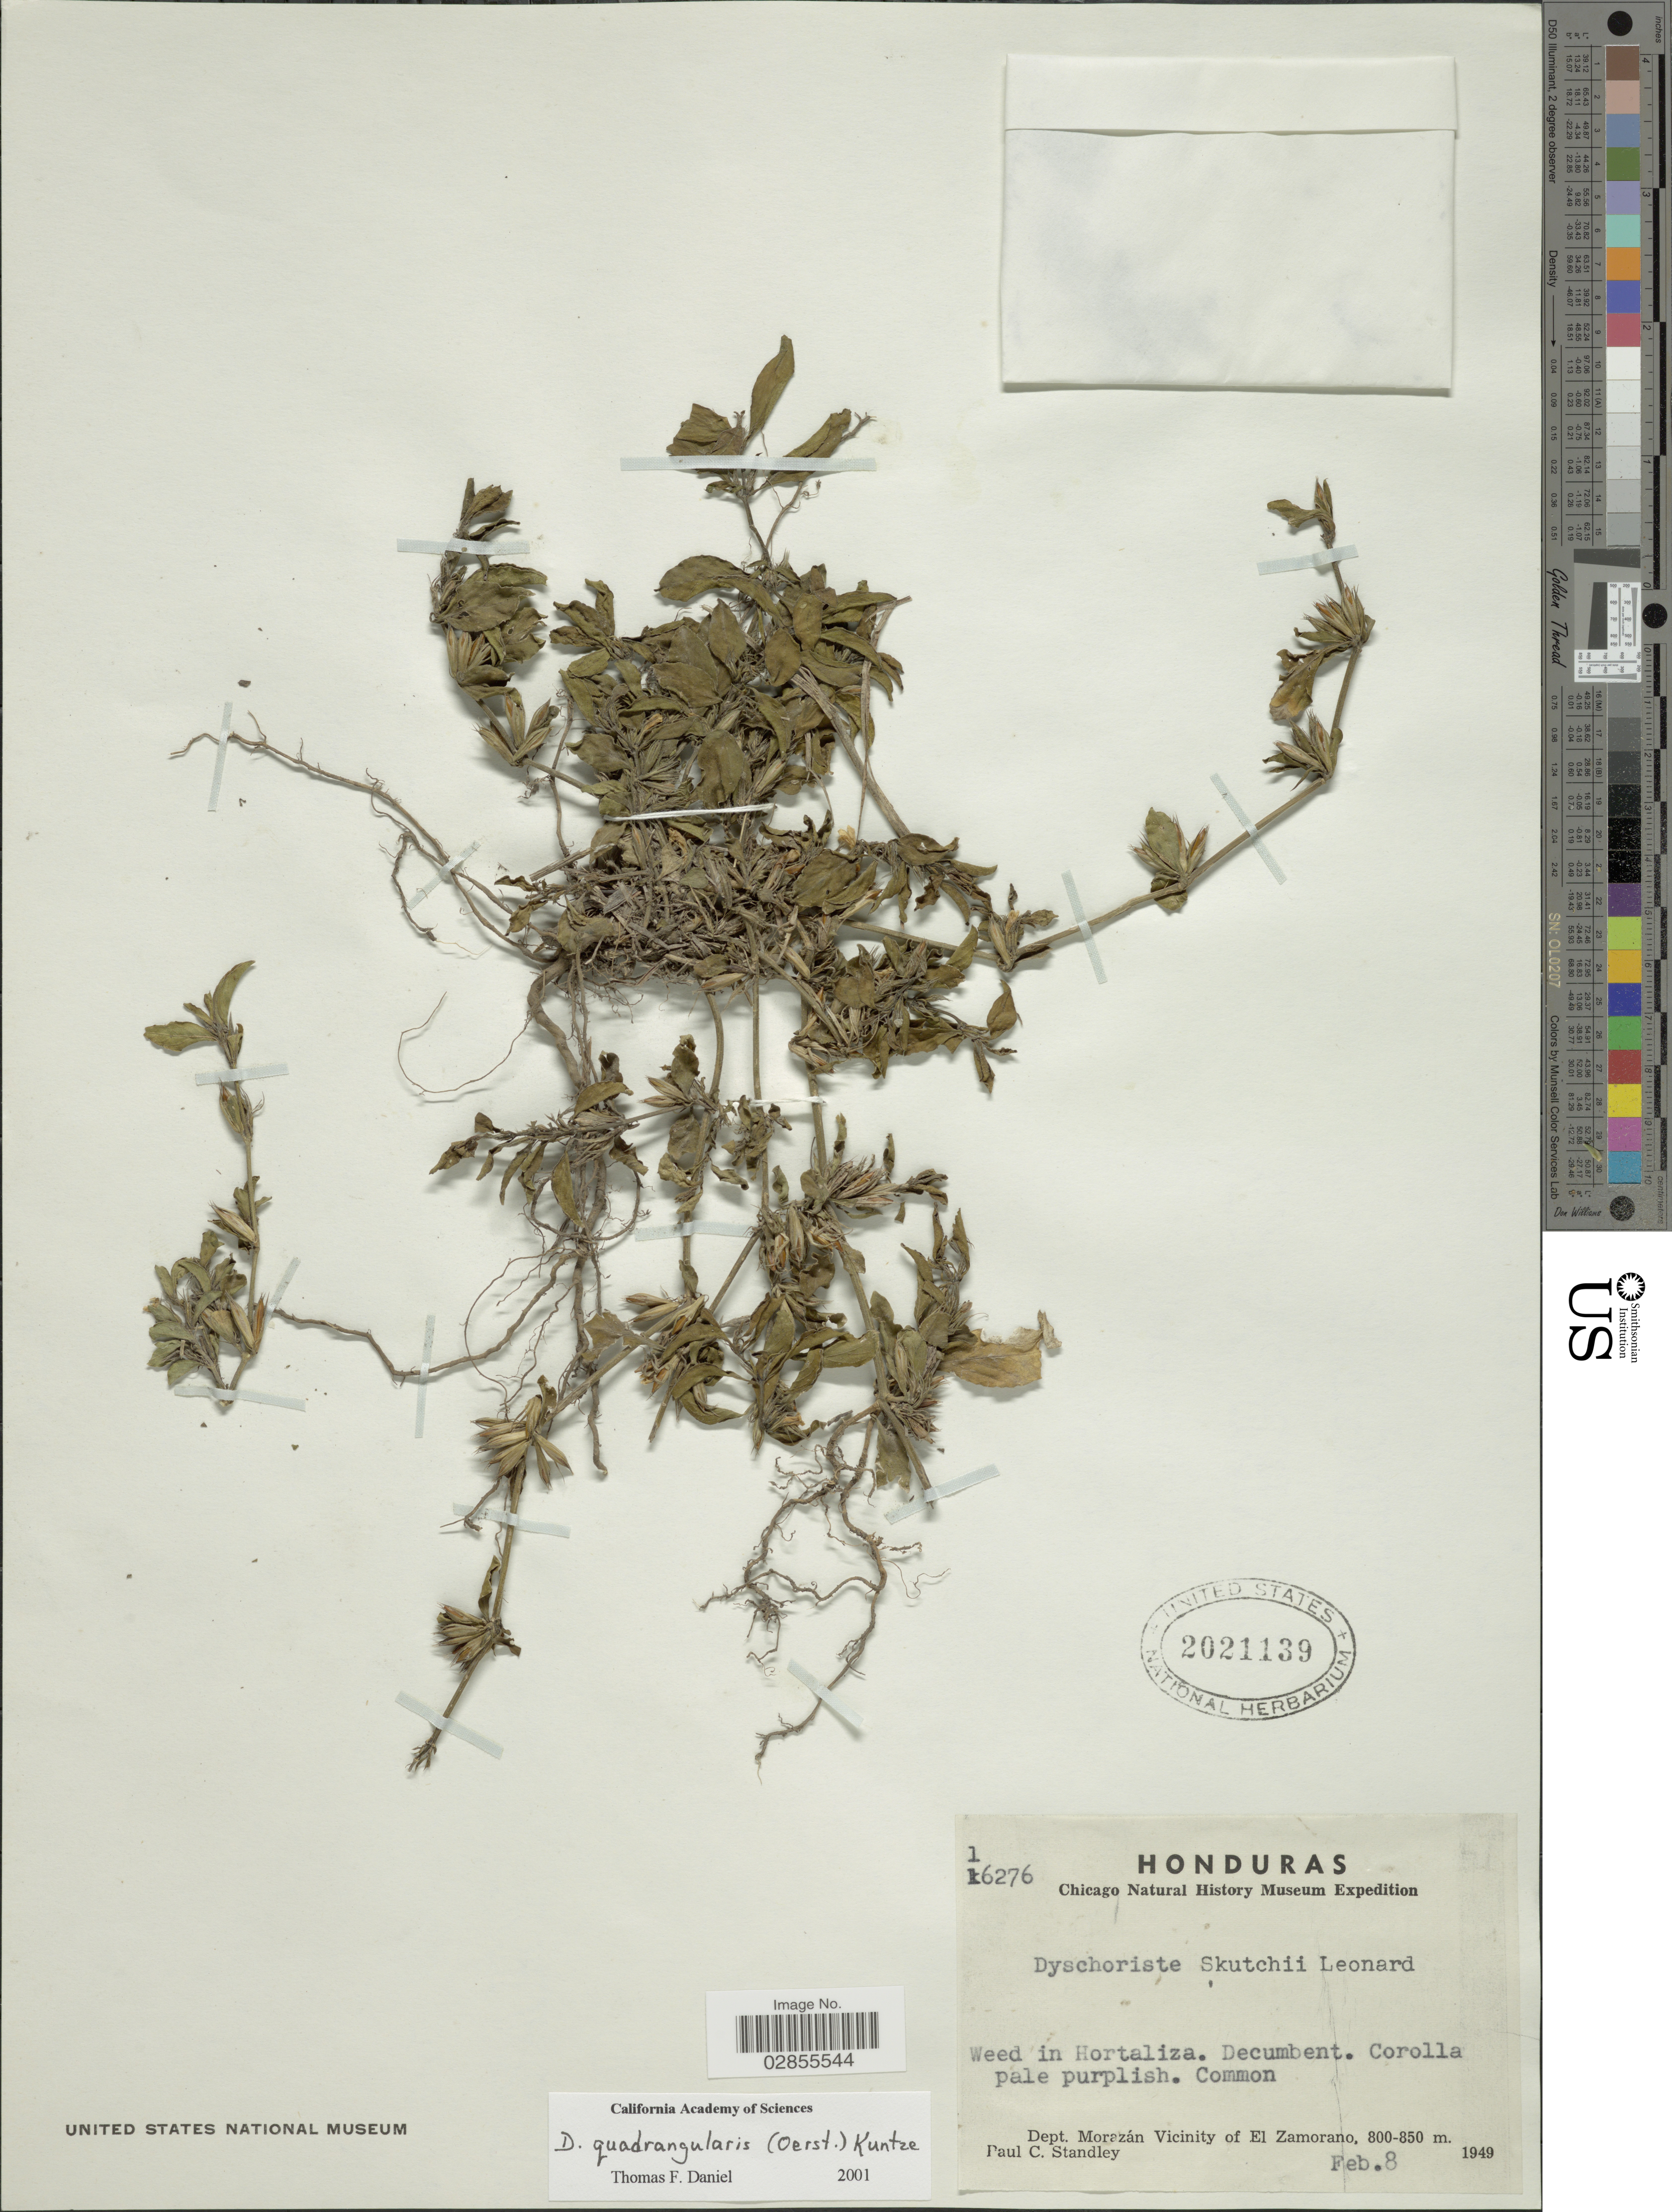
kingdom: Plantae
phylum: Tracheophyta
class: Magnoliopsida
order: Lamiales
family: Acanthaceae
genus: Dyschoriste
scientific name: Dyschoriste quadrangularis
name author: (Oerst.) Kuntze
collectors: P. C. Standley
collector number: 16276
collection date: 1949-02-08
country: Honduras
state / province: Fco. Morazán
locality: Dept. Morazán Vicinity of El Zamorano.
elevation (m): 800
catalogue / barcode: US 2021139